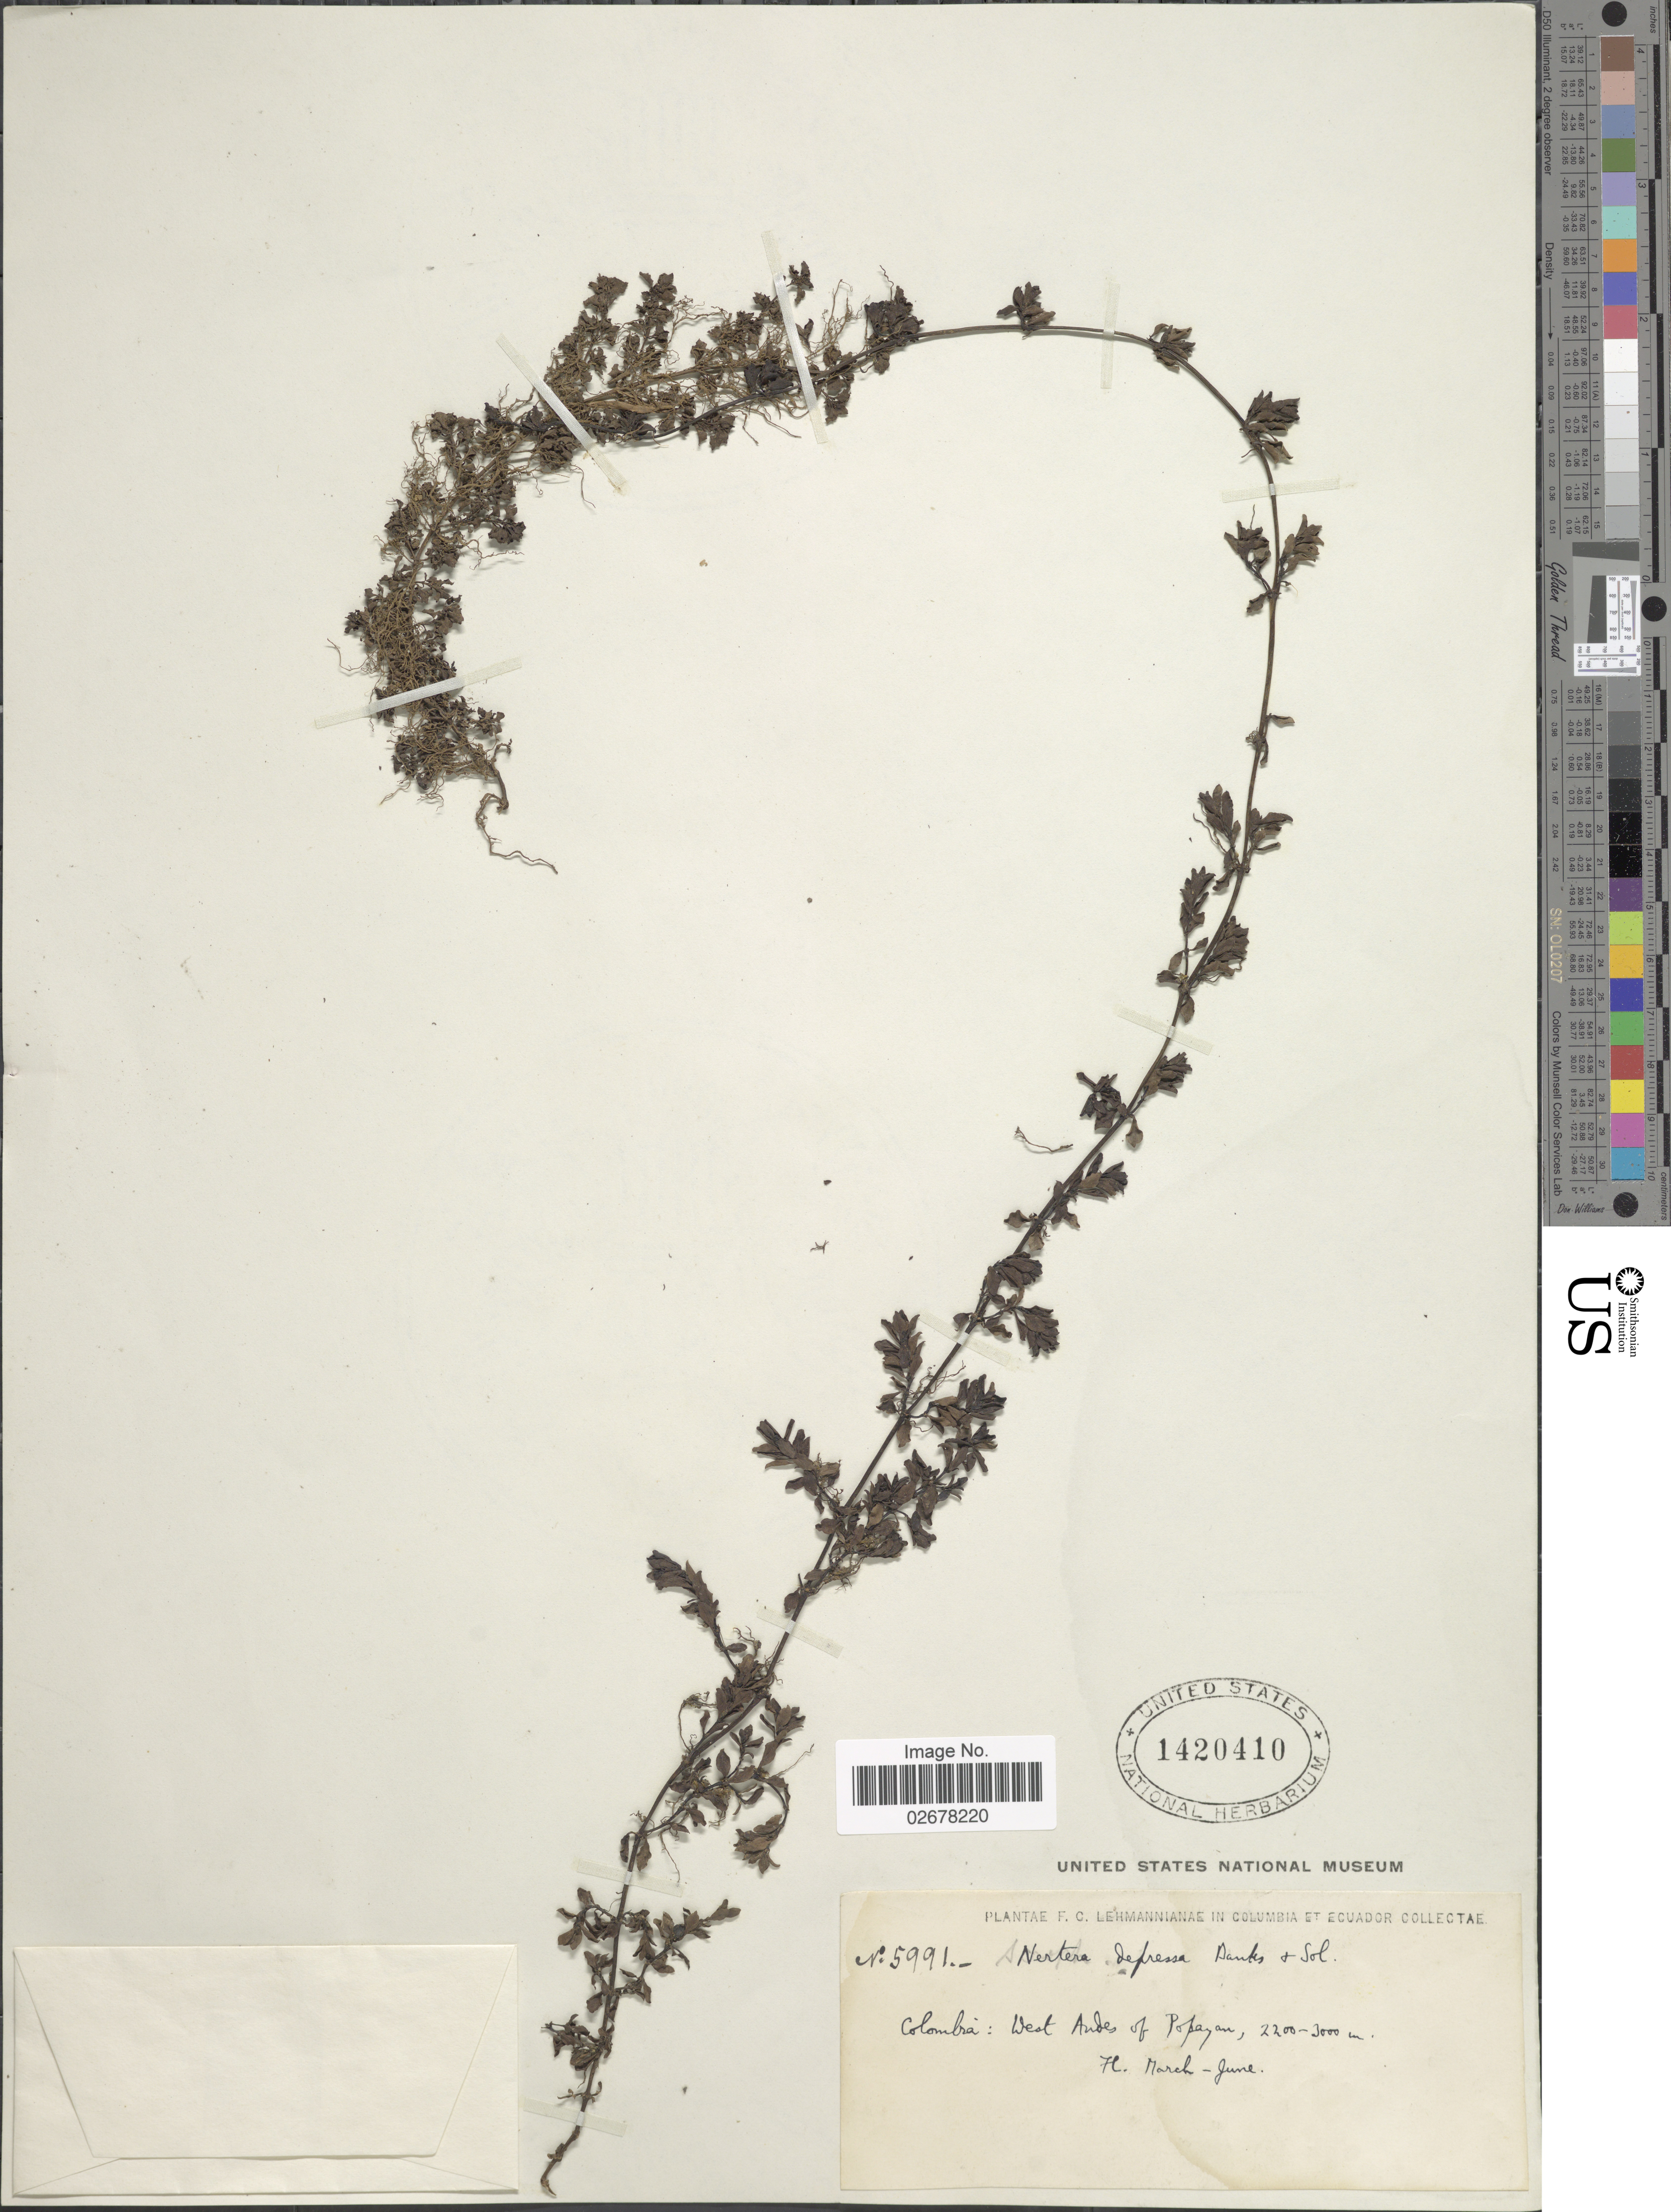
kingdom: Plantae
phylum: Tracheophyta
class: Magnoliopsida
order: Gentianales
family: Rubiaceae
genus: Nertera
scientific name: Nertera depressa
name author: Banks & Sol. ex Gaertn.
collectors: F. C. Lehmann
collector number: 5991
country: Colombia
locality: West Andes of Popayan.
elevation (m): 2200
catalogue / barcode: US 1420410